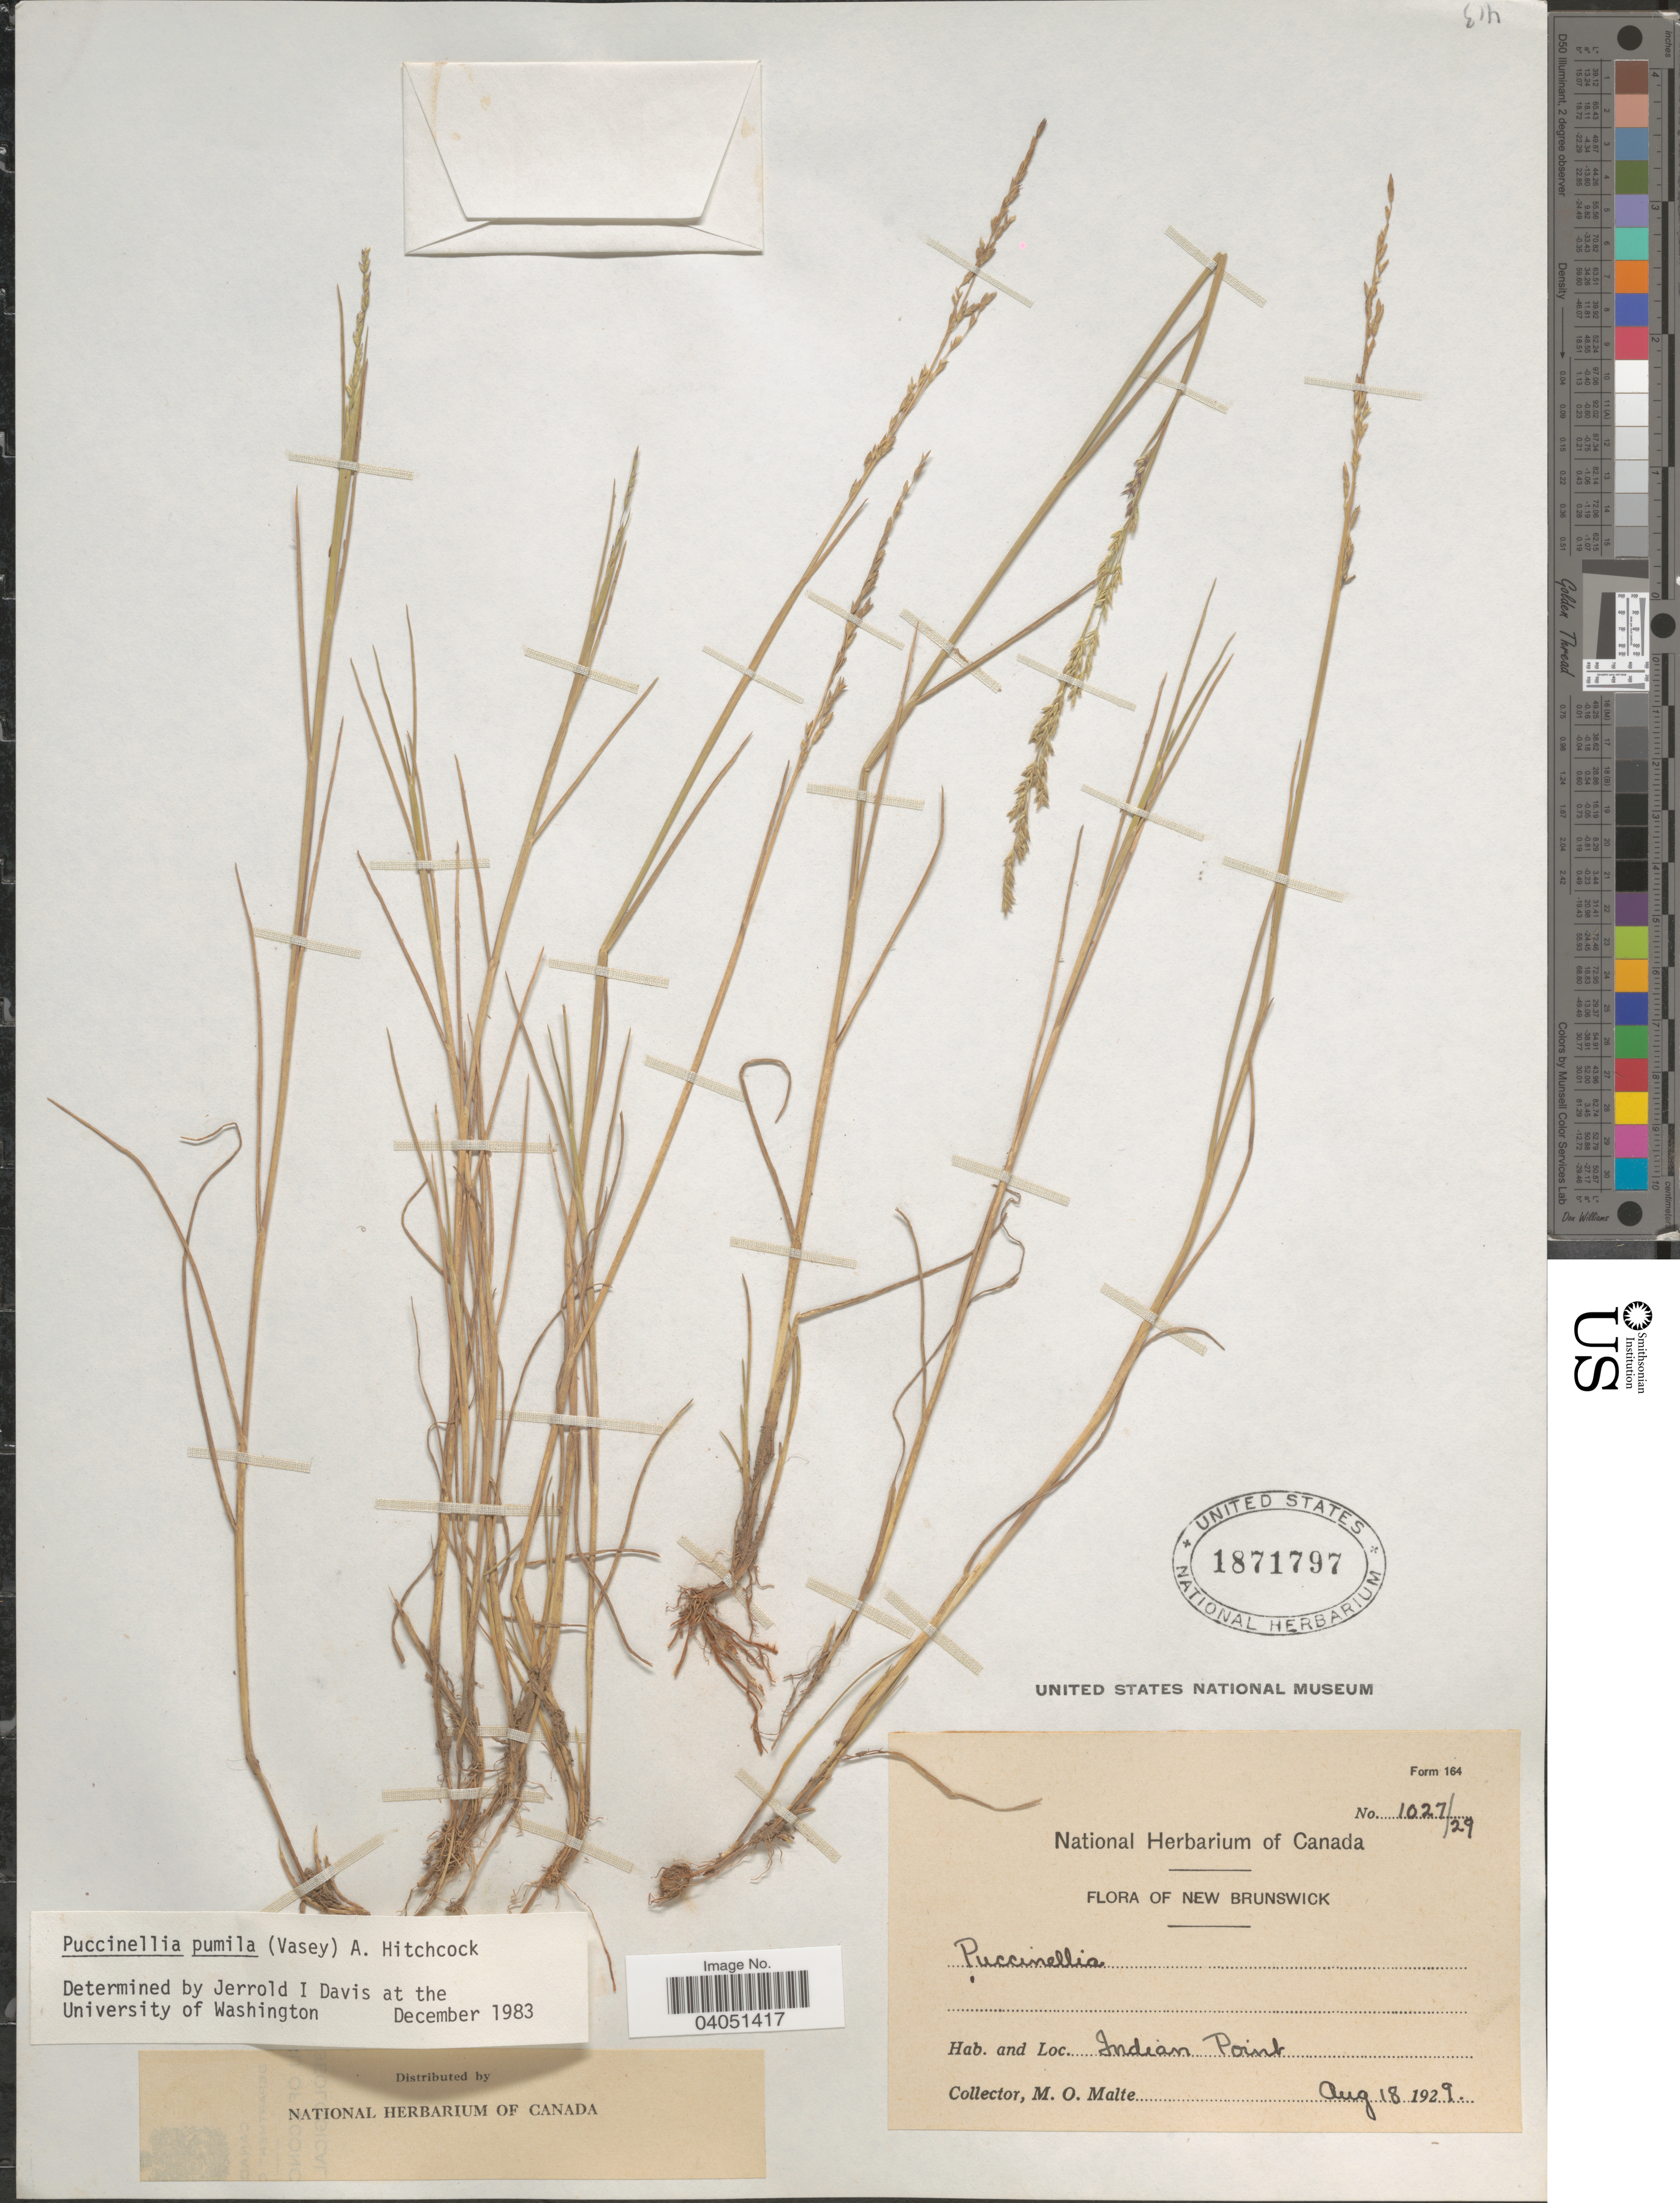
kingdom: Plantae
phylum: Tracheophyta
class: Liliopsida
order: Poales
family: Poaceae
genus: Puccinellia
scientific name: Puccinellia pumila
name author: (Vasey) Hitchc.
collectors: M. O. Malte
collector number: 1027/29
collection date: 1929-08-18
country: Canada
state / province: New Brunswick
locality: Indian Point.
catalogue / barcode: US 1871797